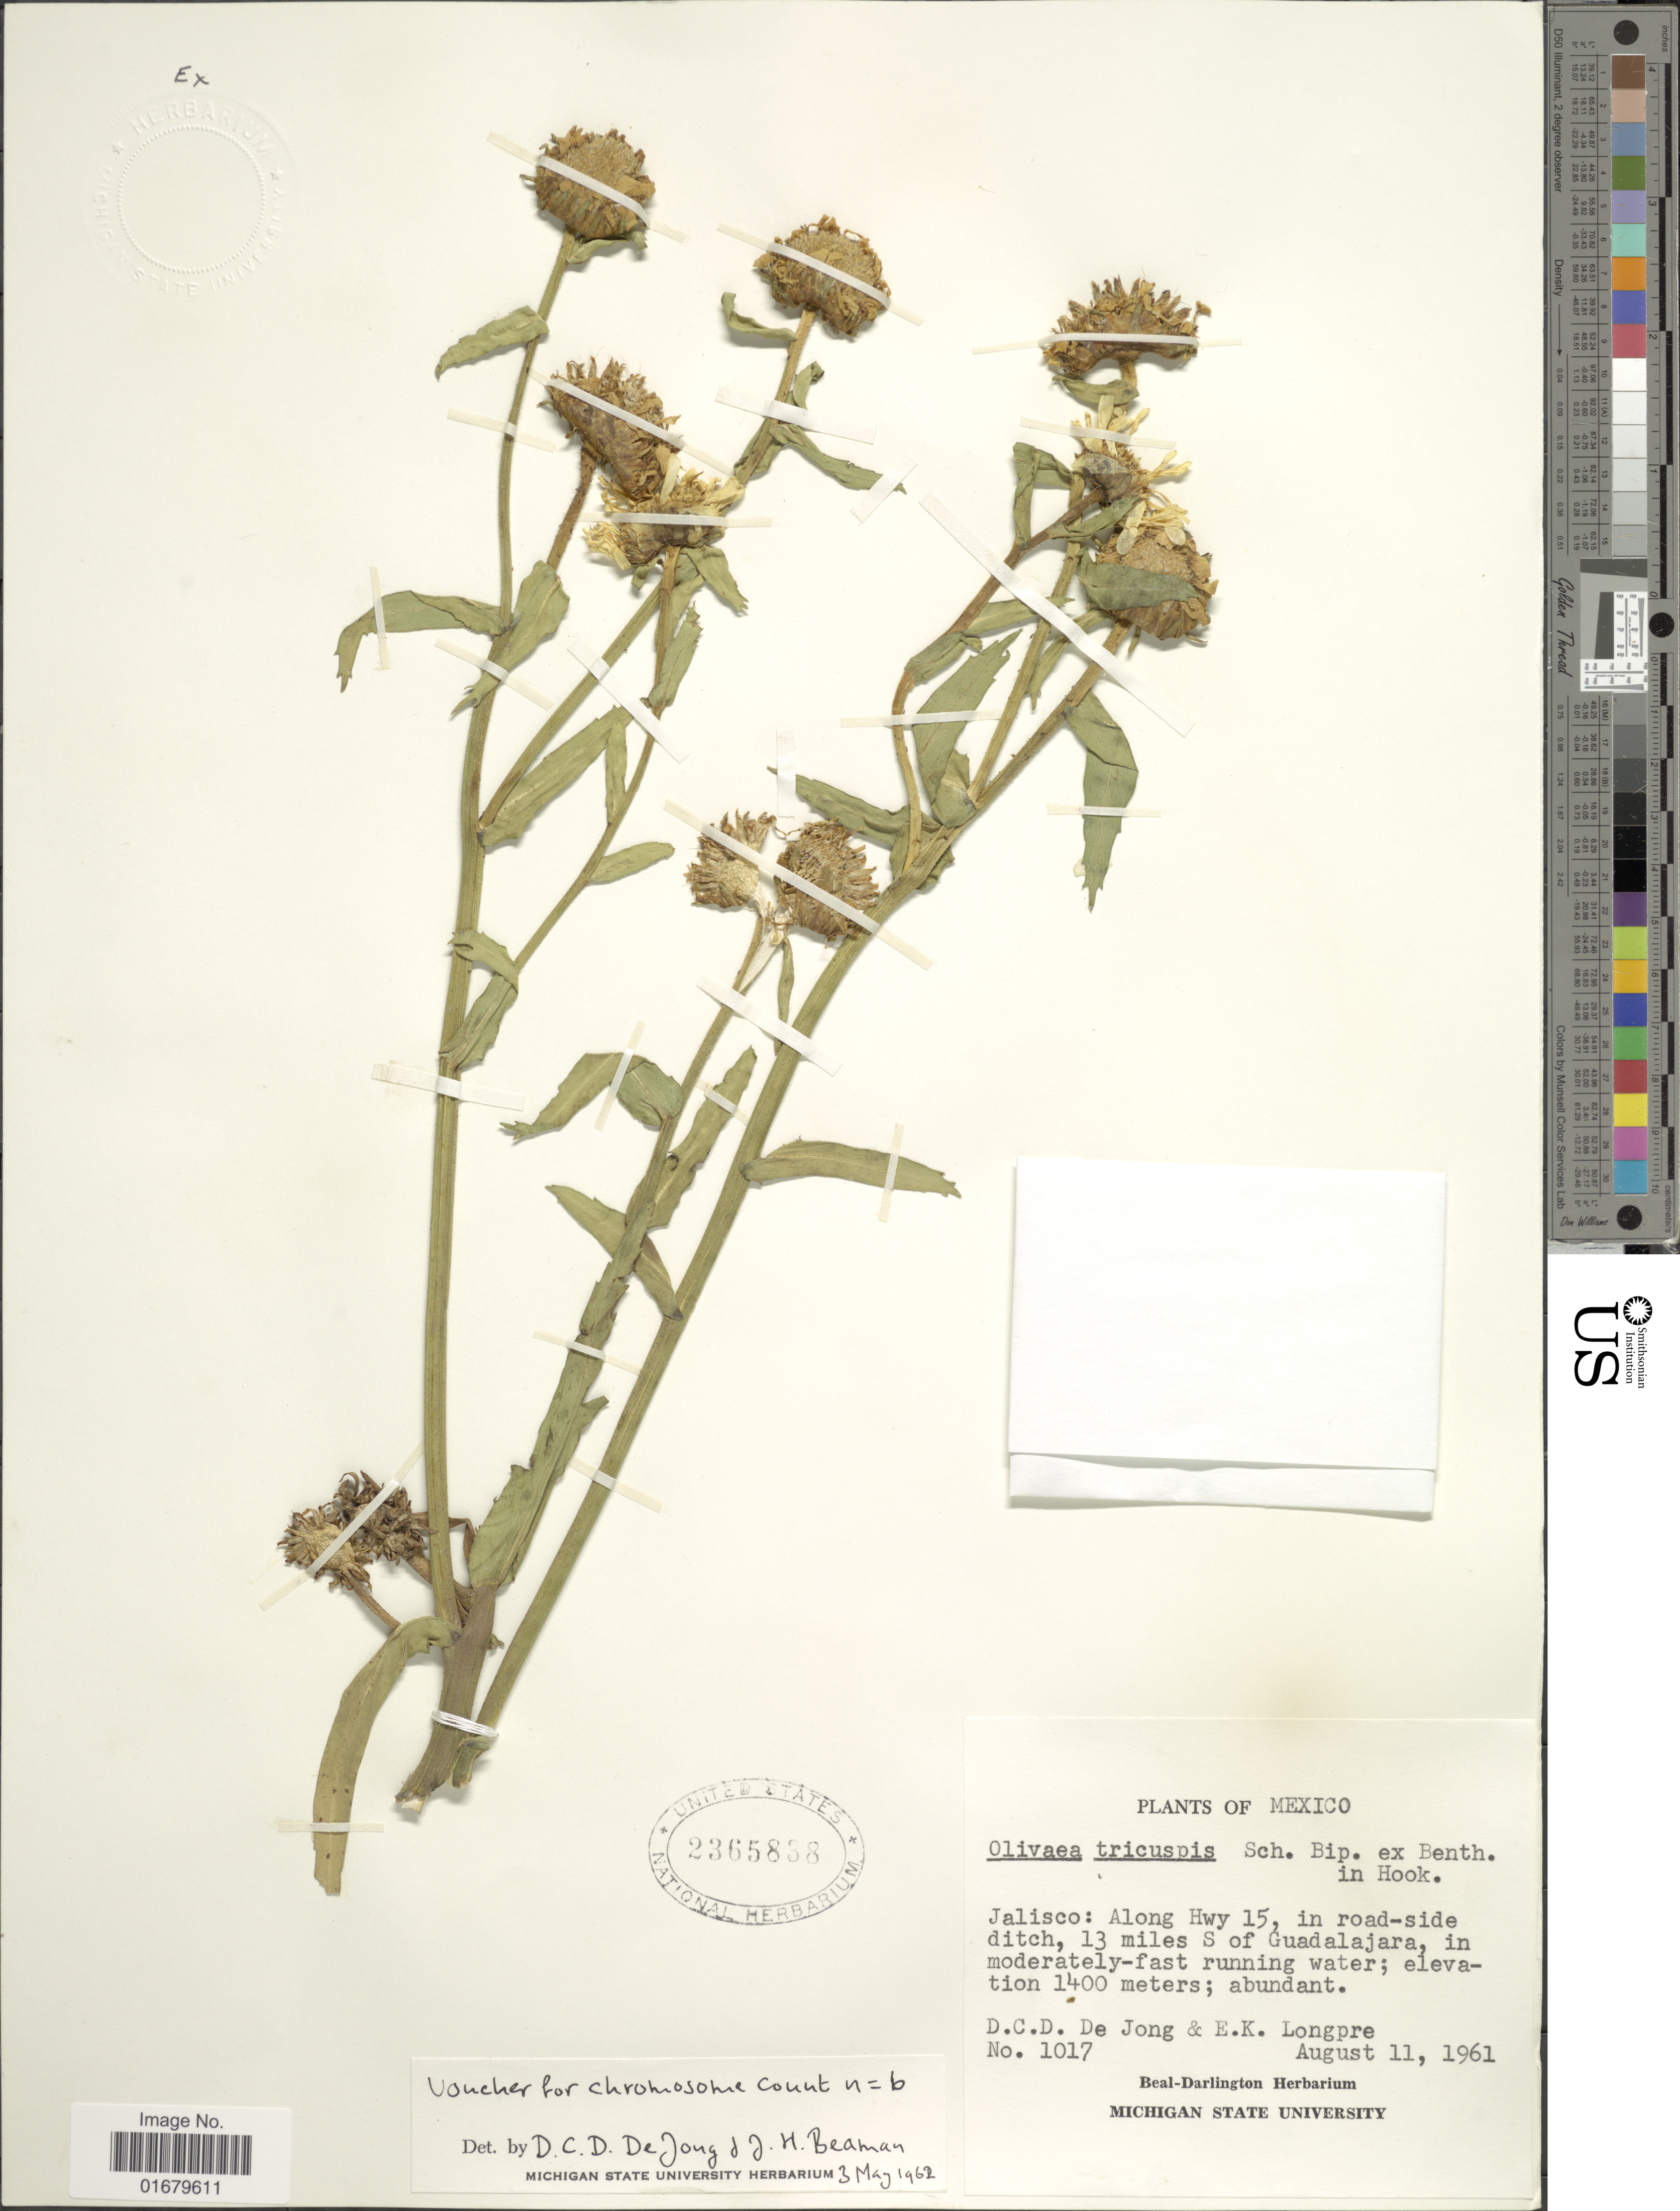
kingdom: Plantae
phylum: Tracheophyta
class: Magnoliopsida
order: Asterales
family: Asteraceae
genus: Olivaea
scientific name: Olivaea tricuspis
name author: Sch. Bip. ex Benth.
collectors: D. De Jong & E. Longpre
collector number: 1017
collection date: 1961-08-11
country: Mexico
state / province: Jalisco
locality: Along Hwy 15, in road-side ditch, 13 miles S of Guadalajara, in moderately-fast running water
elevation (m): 1400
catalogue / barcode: US 2365838